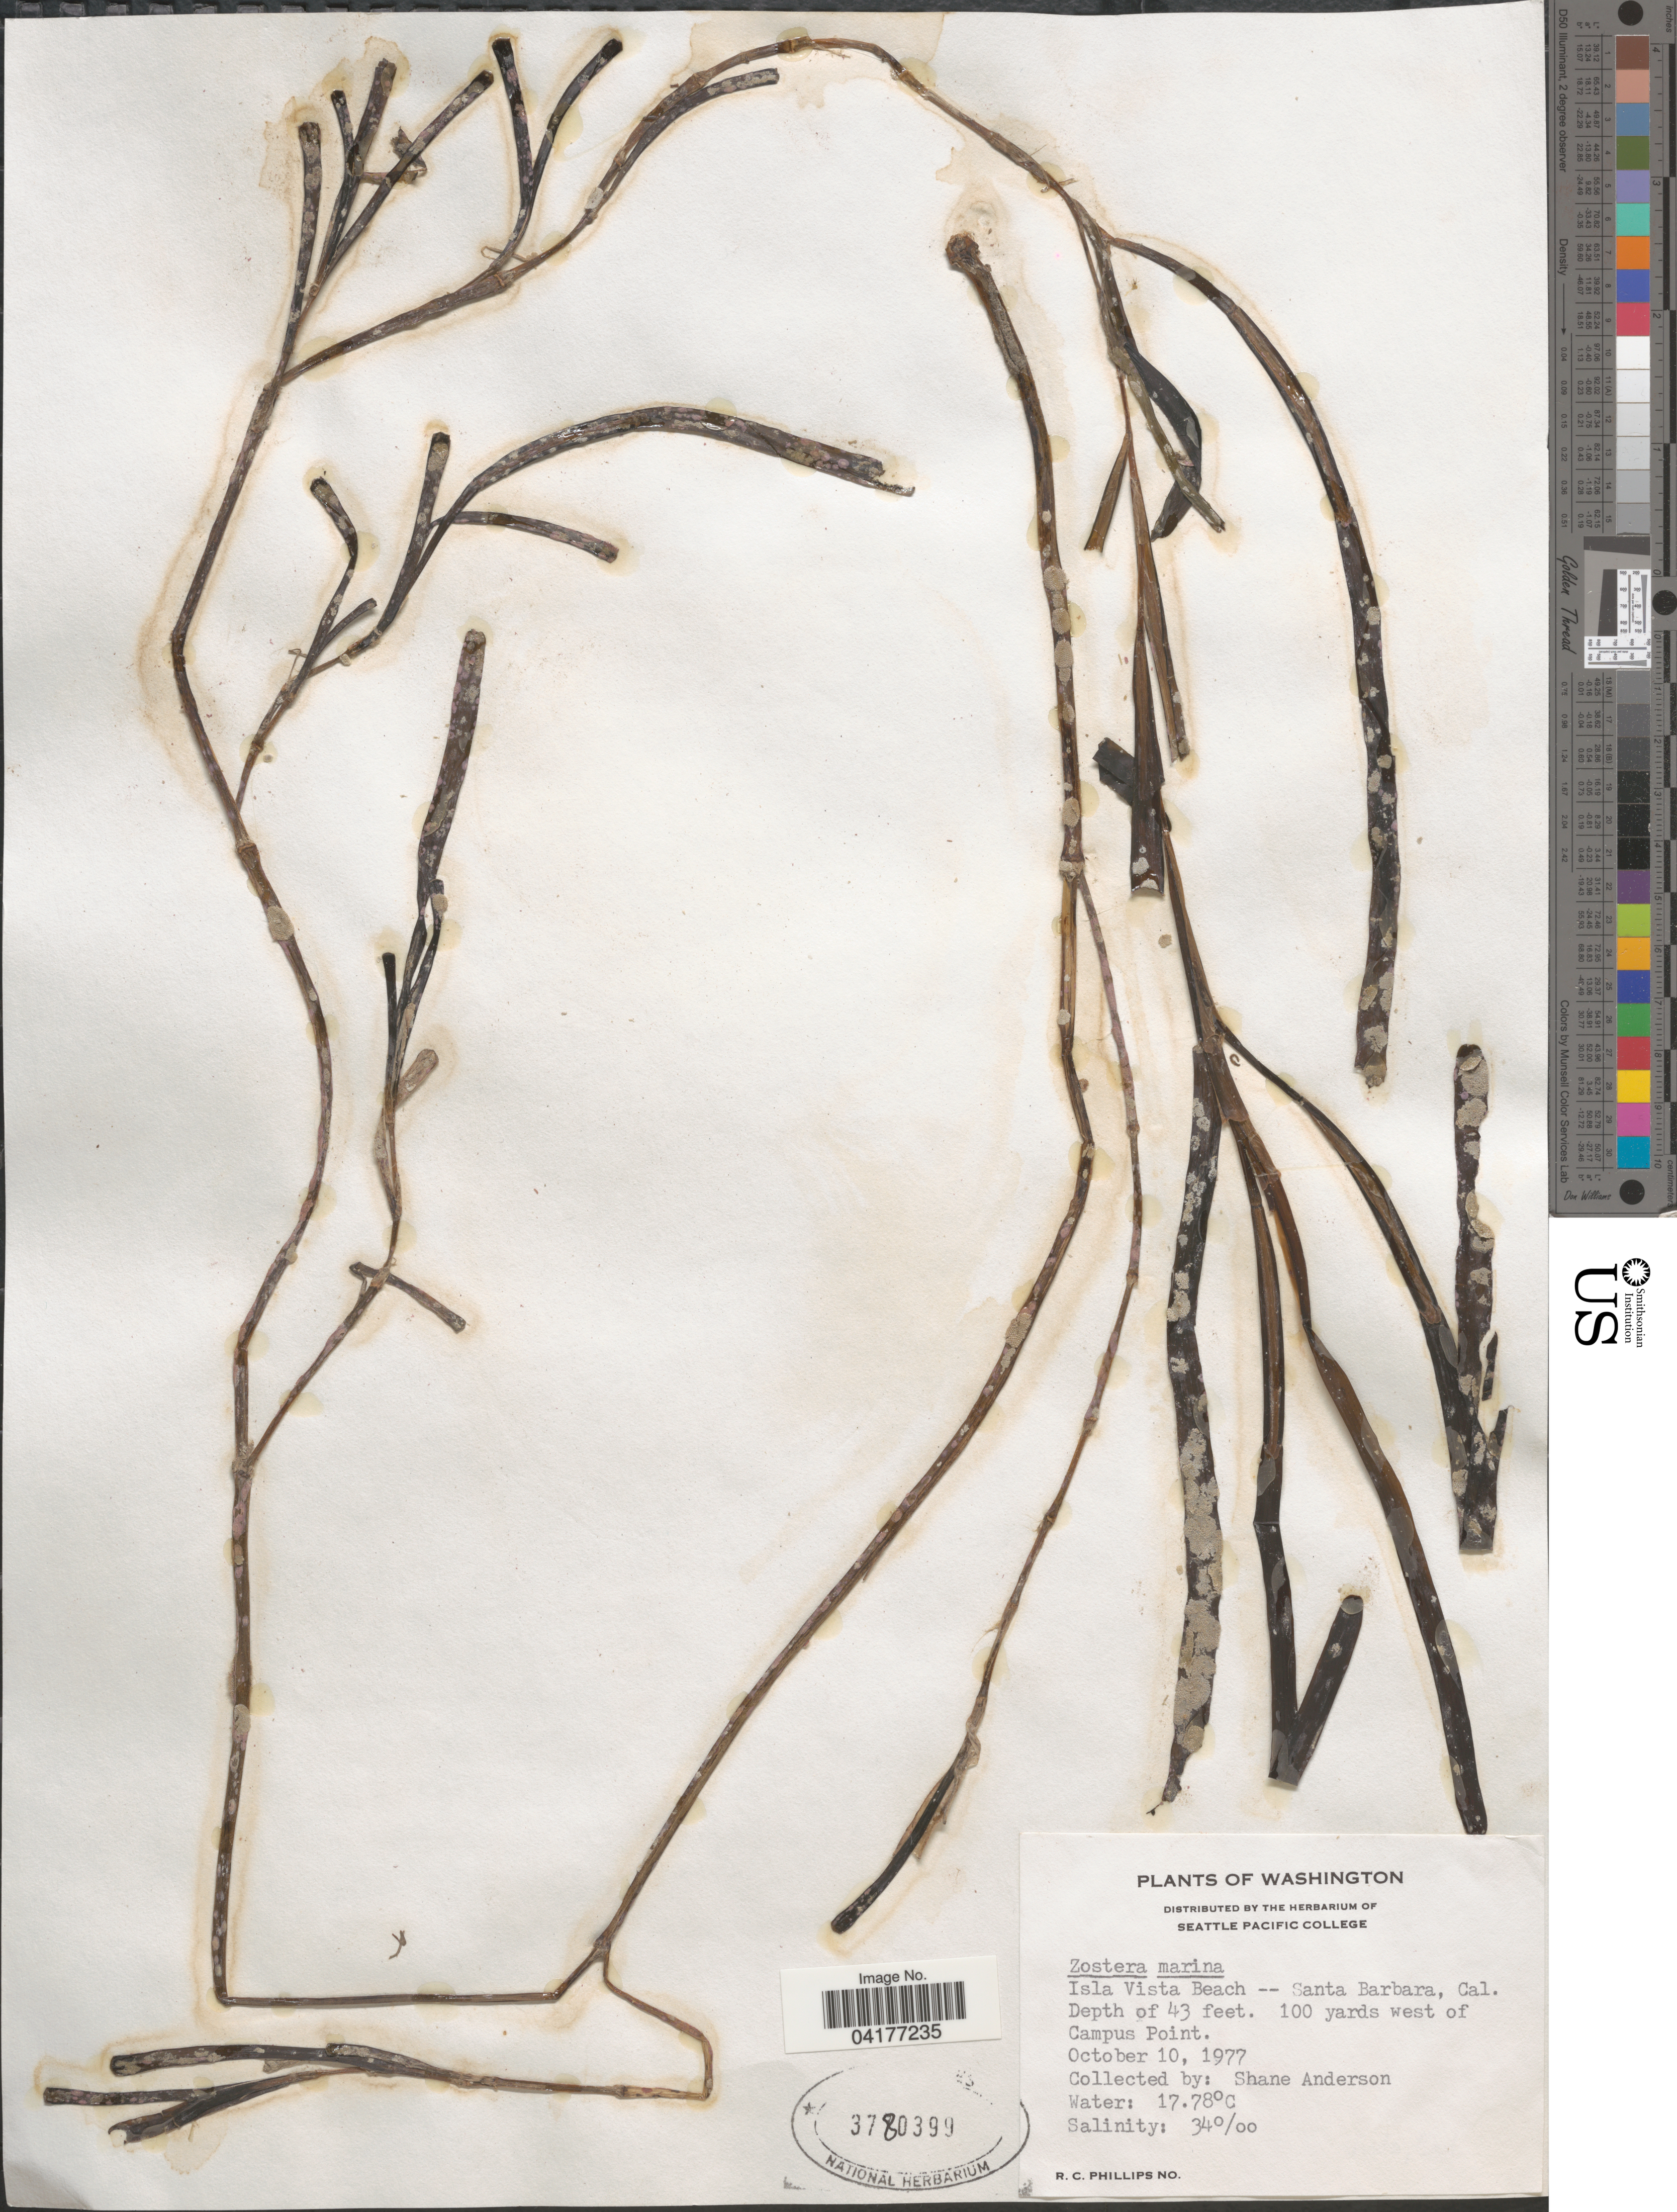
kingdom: Plantae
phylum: Tracheophyta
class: Liliopsida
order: Alismatales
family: Zosteraceae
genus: Zostera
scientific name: Zostera marina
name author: L.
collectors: S. Anderson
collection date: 1977-10-10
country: United States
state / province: California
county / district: Santa Barbara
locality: Isla Vista Beach -- Santa Barbara. 100 yards west of Campus Point.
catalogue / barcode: US 3780399